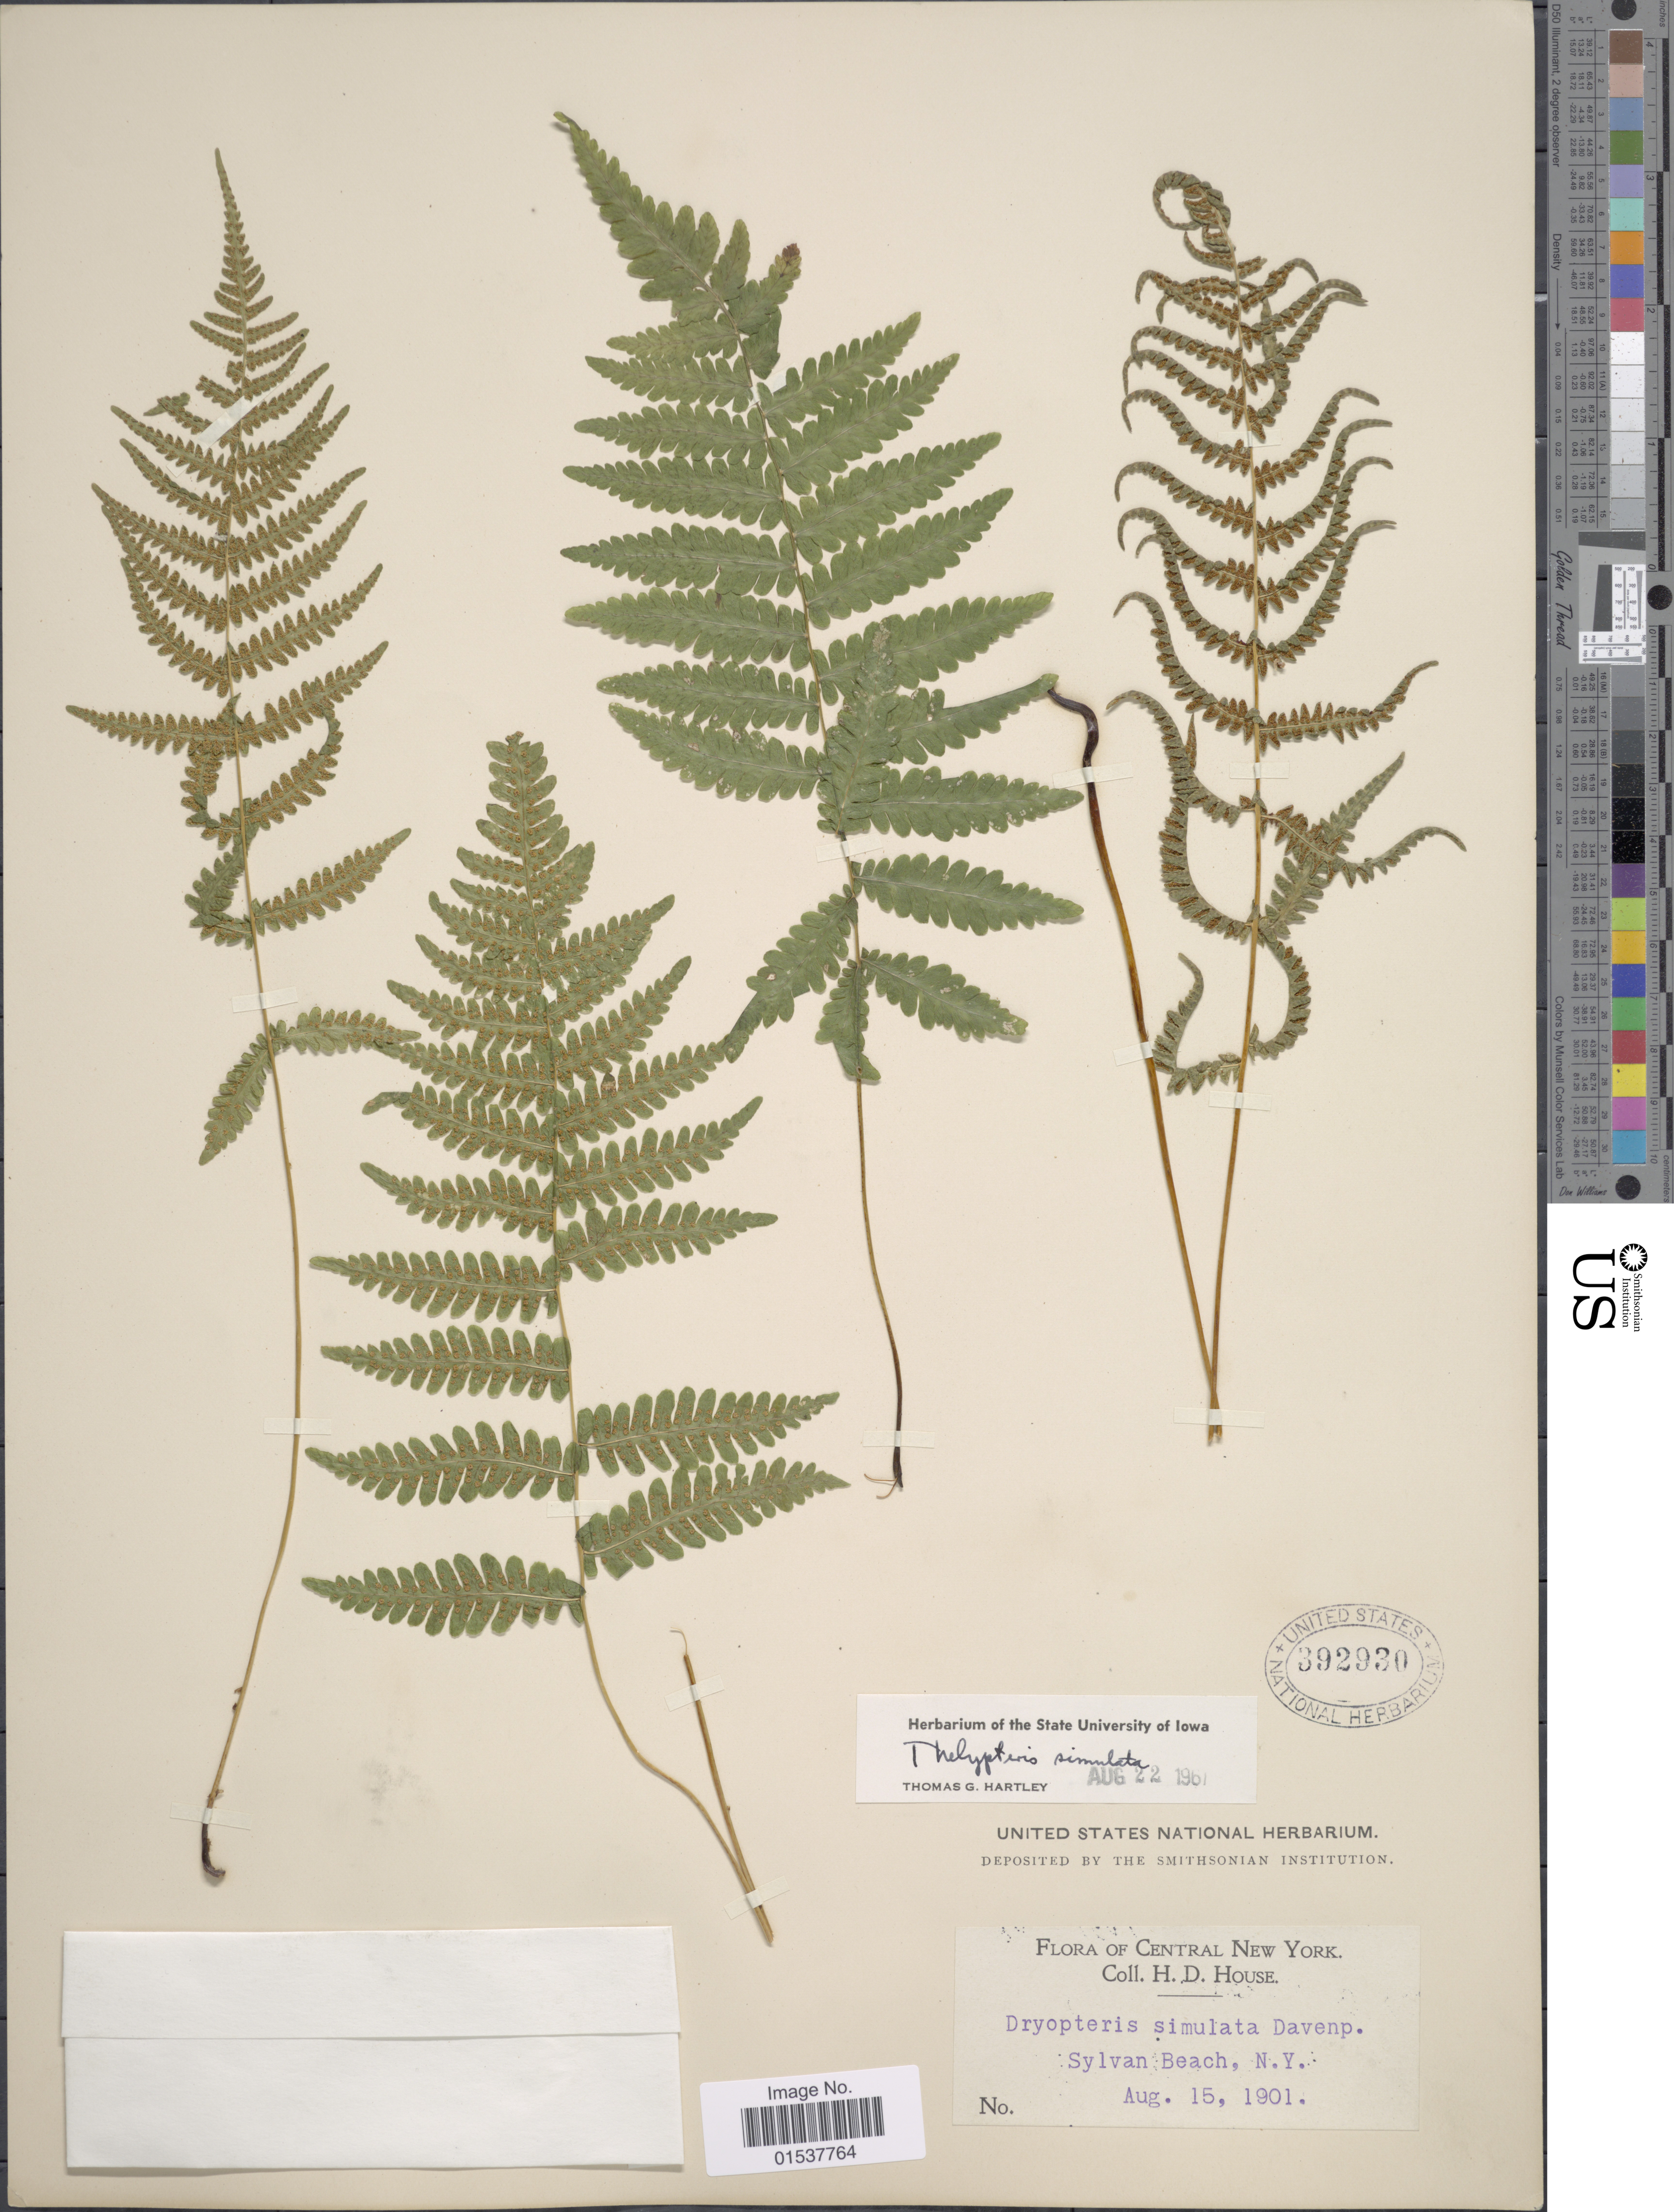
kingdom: Plantae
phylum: Tracheophyta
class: Polypodiopsida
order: Polypodiales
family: Thelypteridaceae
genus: Parathelypteris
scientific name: Parathelypteris simulata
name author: (Davenp.) Holttum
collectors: H. D. House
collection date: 1901-08-15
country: United States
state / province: New York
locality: Central New York, Sylvan Beach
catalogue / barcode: US 392930